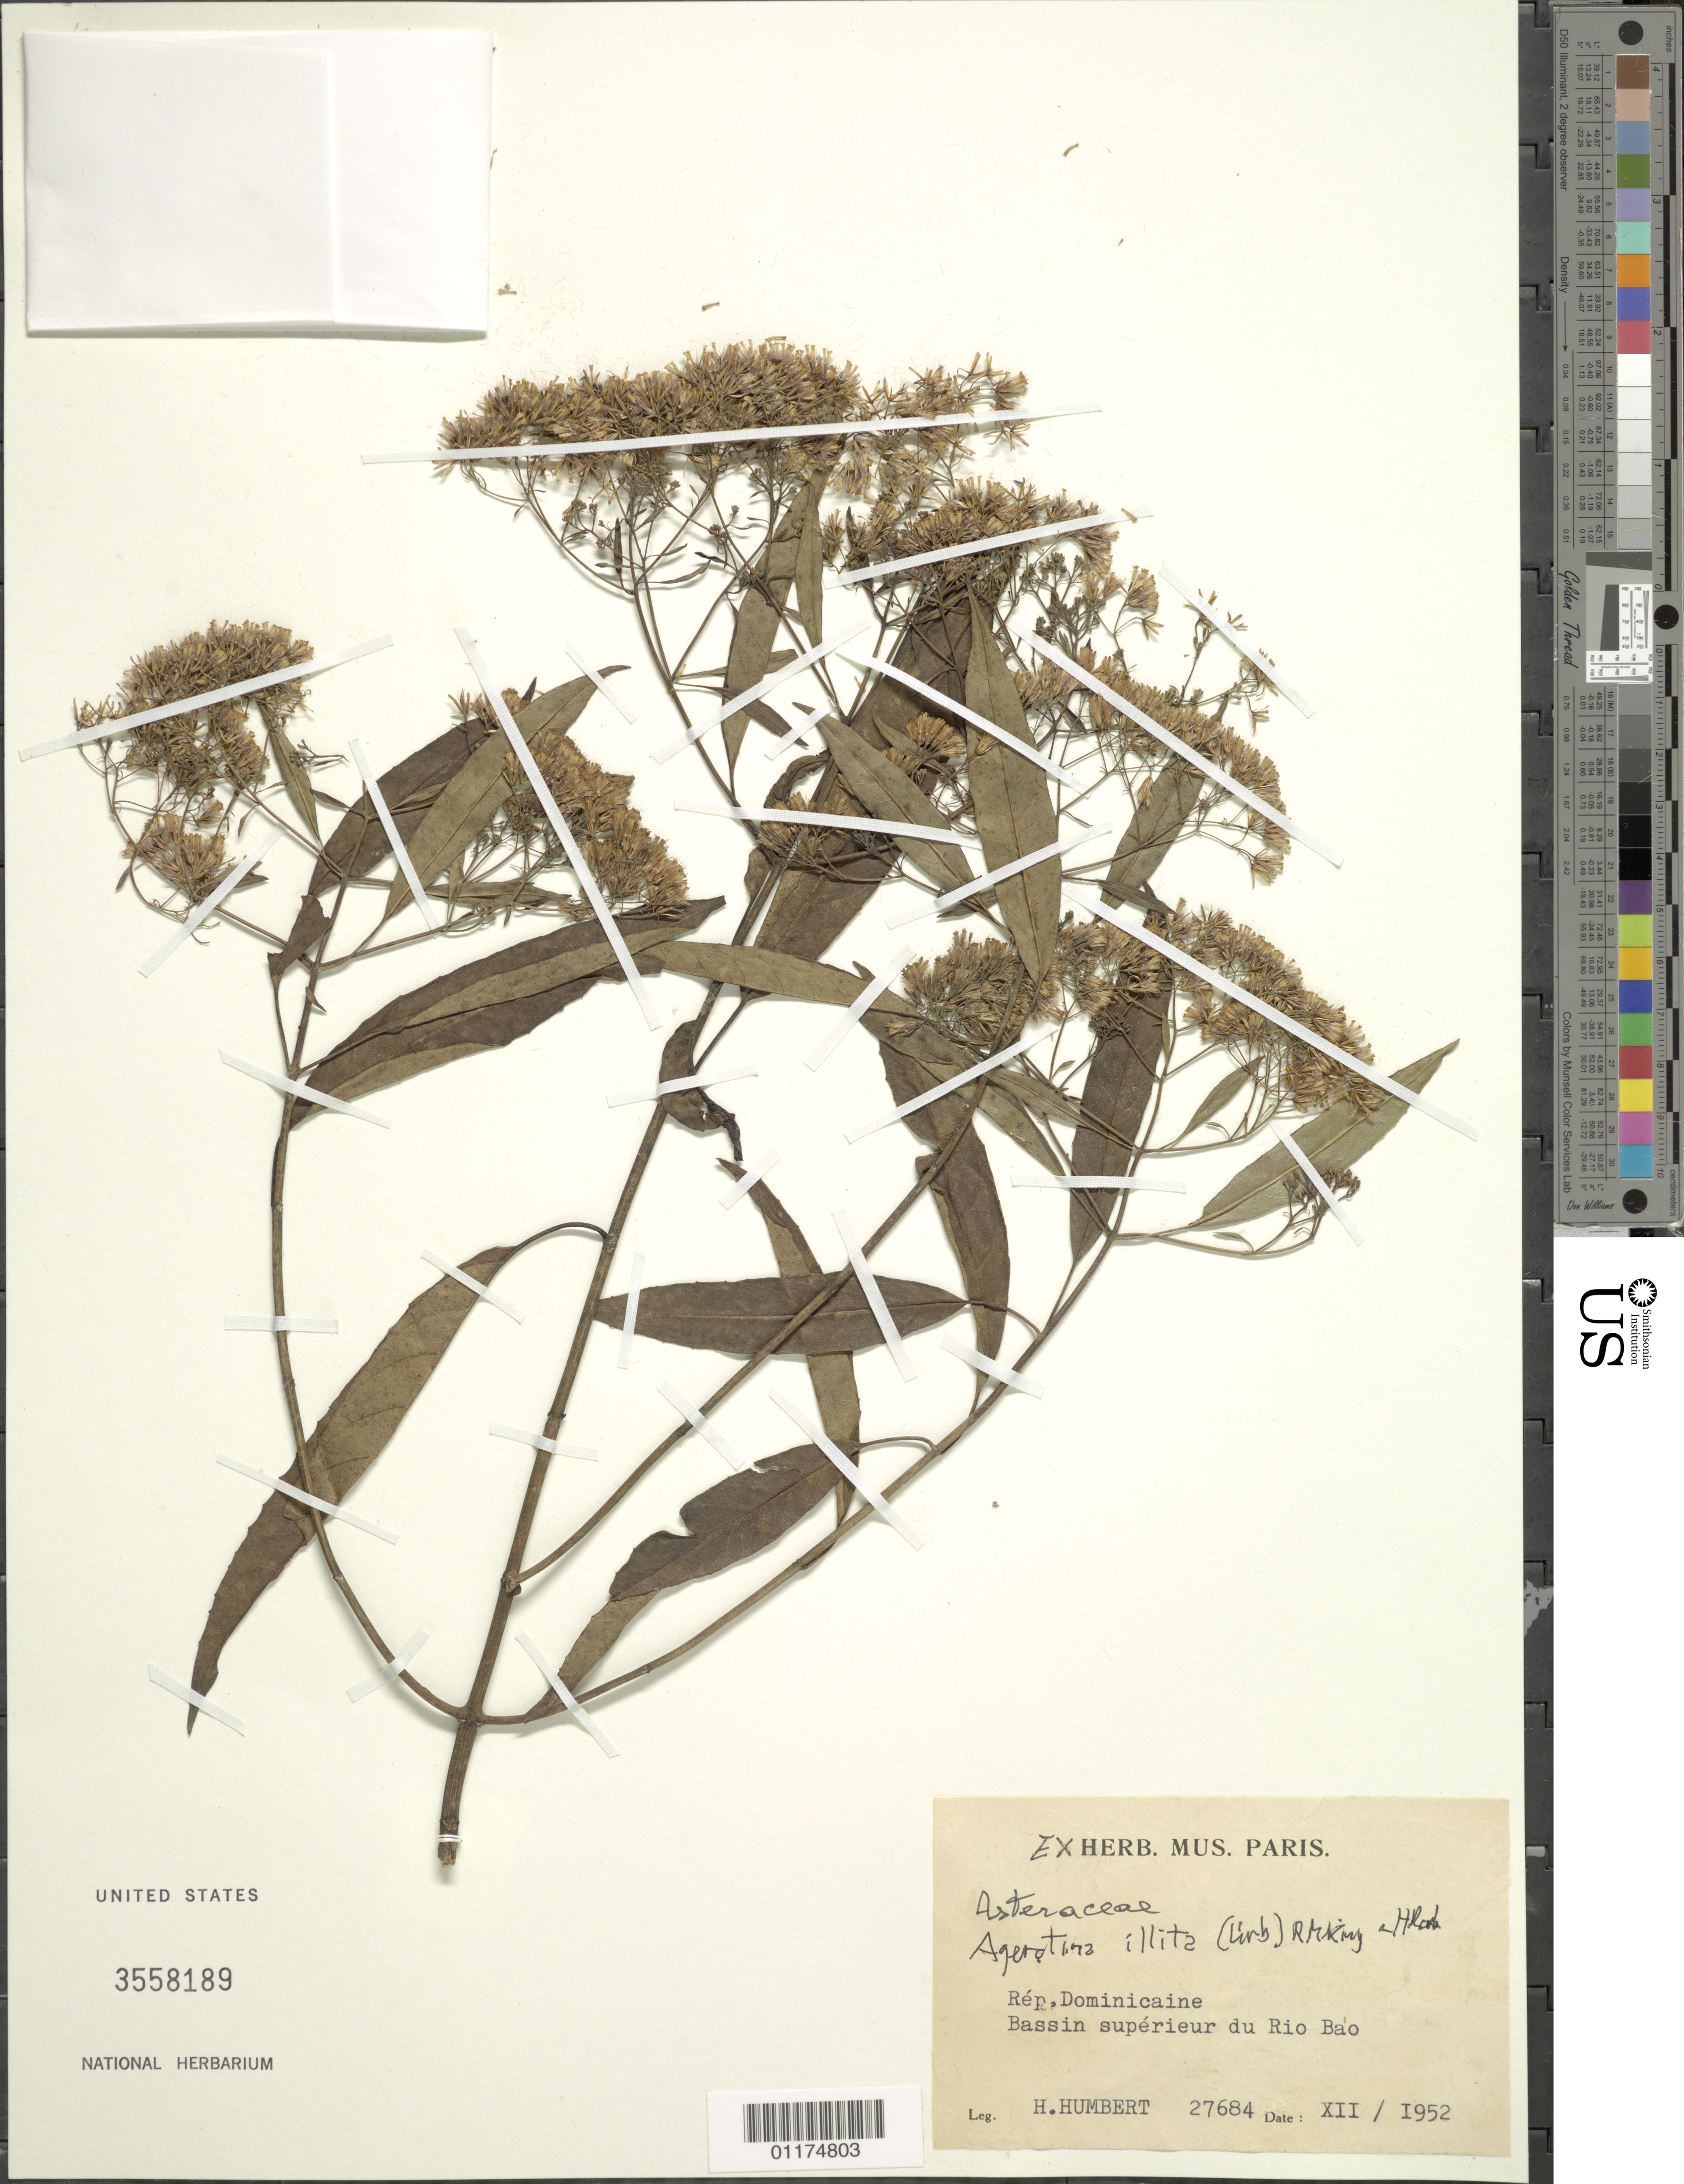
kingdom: Plantae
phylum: Tracheophyta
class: Magnoliopsida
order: Asterales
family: Asteraceae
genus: Ageratina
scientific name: Ageratina illita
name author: (Urb.) R.M. King & H. Rob.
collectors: H. Humbert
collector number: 27684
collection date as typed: Dec 1952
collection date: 1952-12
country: Dominican Republic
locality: bassin superieur du Rio Bao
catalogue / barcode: US 3558189